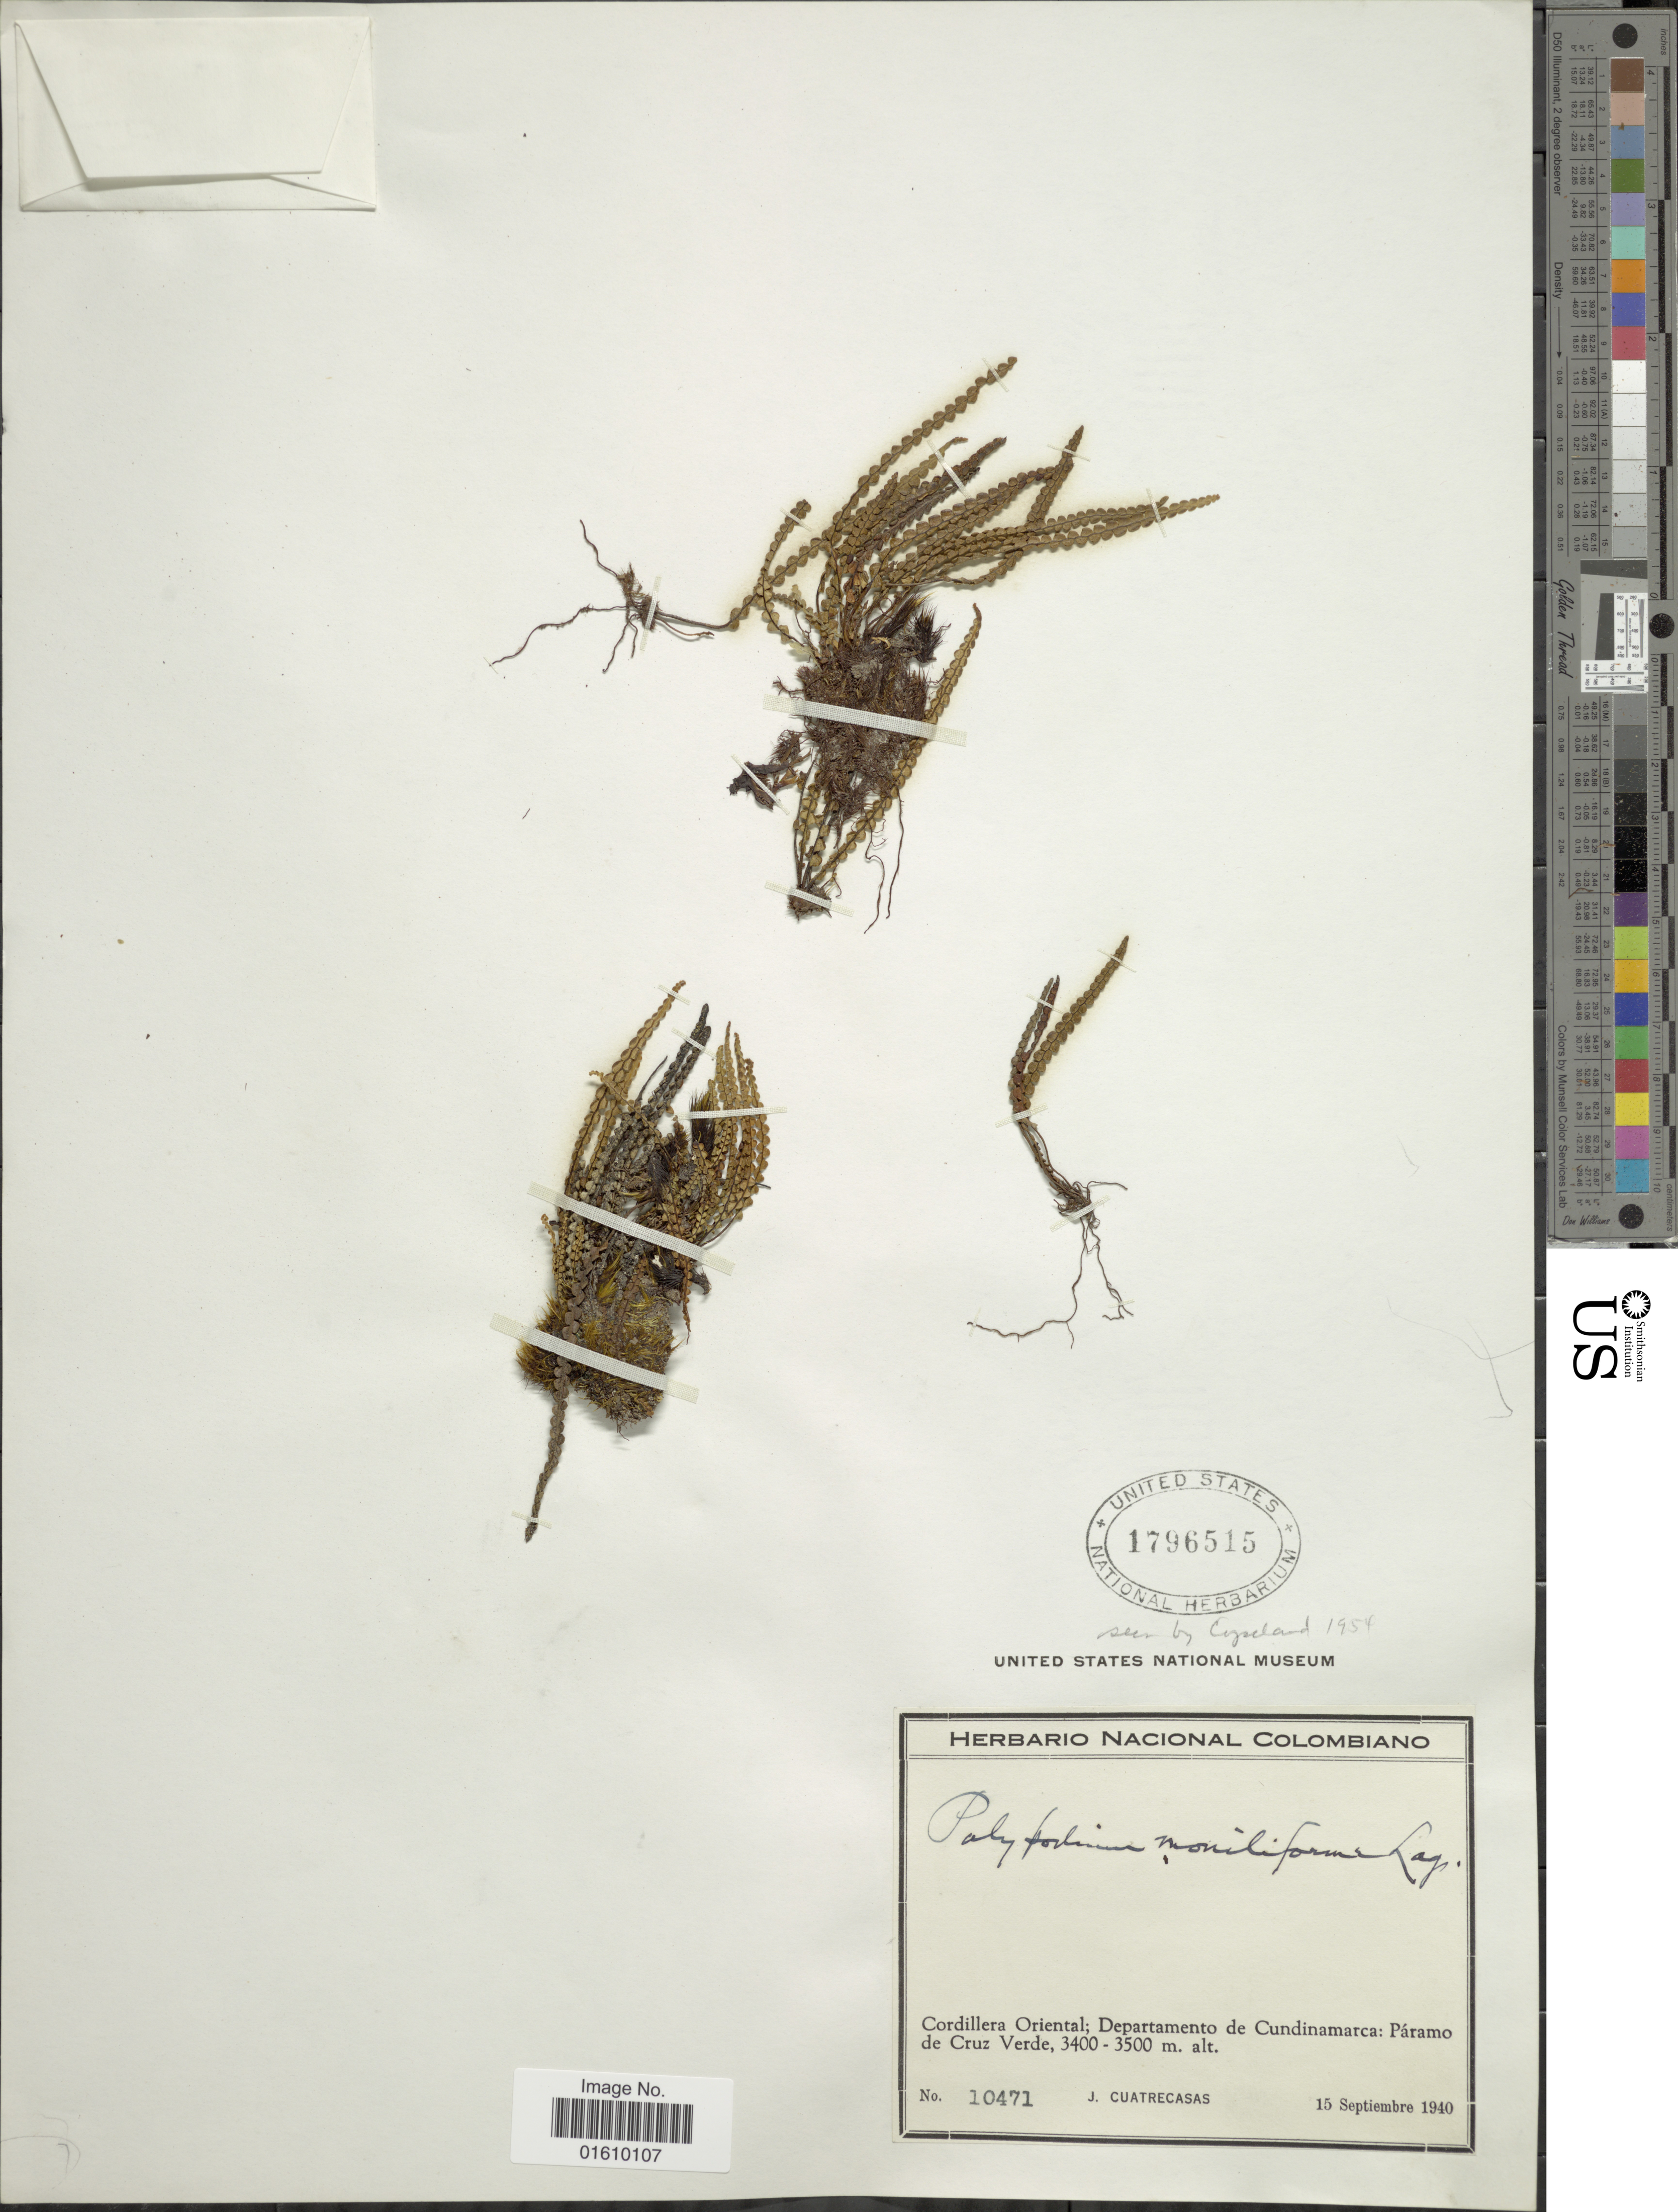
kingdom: Plantae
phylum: Tracheophyta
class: Polypodiopsida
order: Polypodiales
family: Polypodiaceae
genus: Melpomene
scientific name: Melpomene moniliformis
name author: (Lag. ex Sw.) A.R. Sm. & R.C. Moran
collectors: J. Cuatrecasas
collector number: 10471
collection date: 1940-09-15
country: Colombia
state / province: Cundinamarca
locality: Cordillera Oriental; Páramo de Cruz Verde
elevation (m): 3400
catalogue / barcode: US 1796515